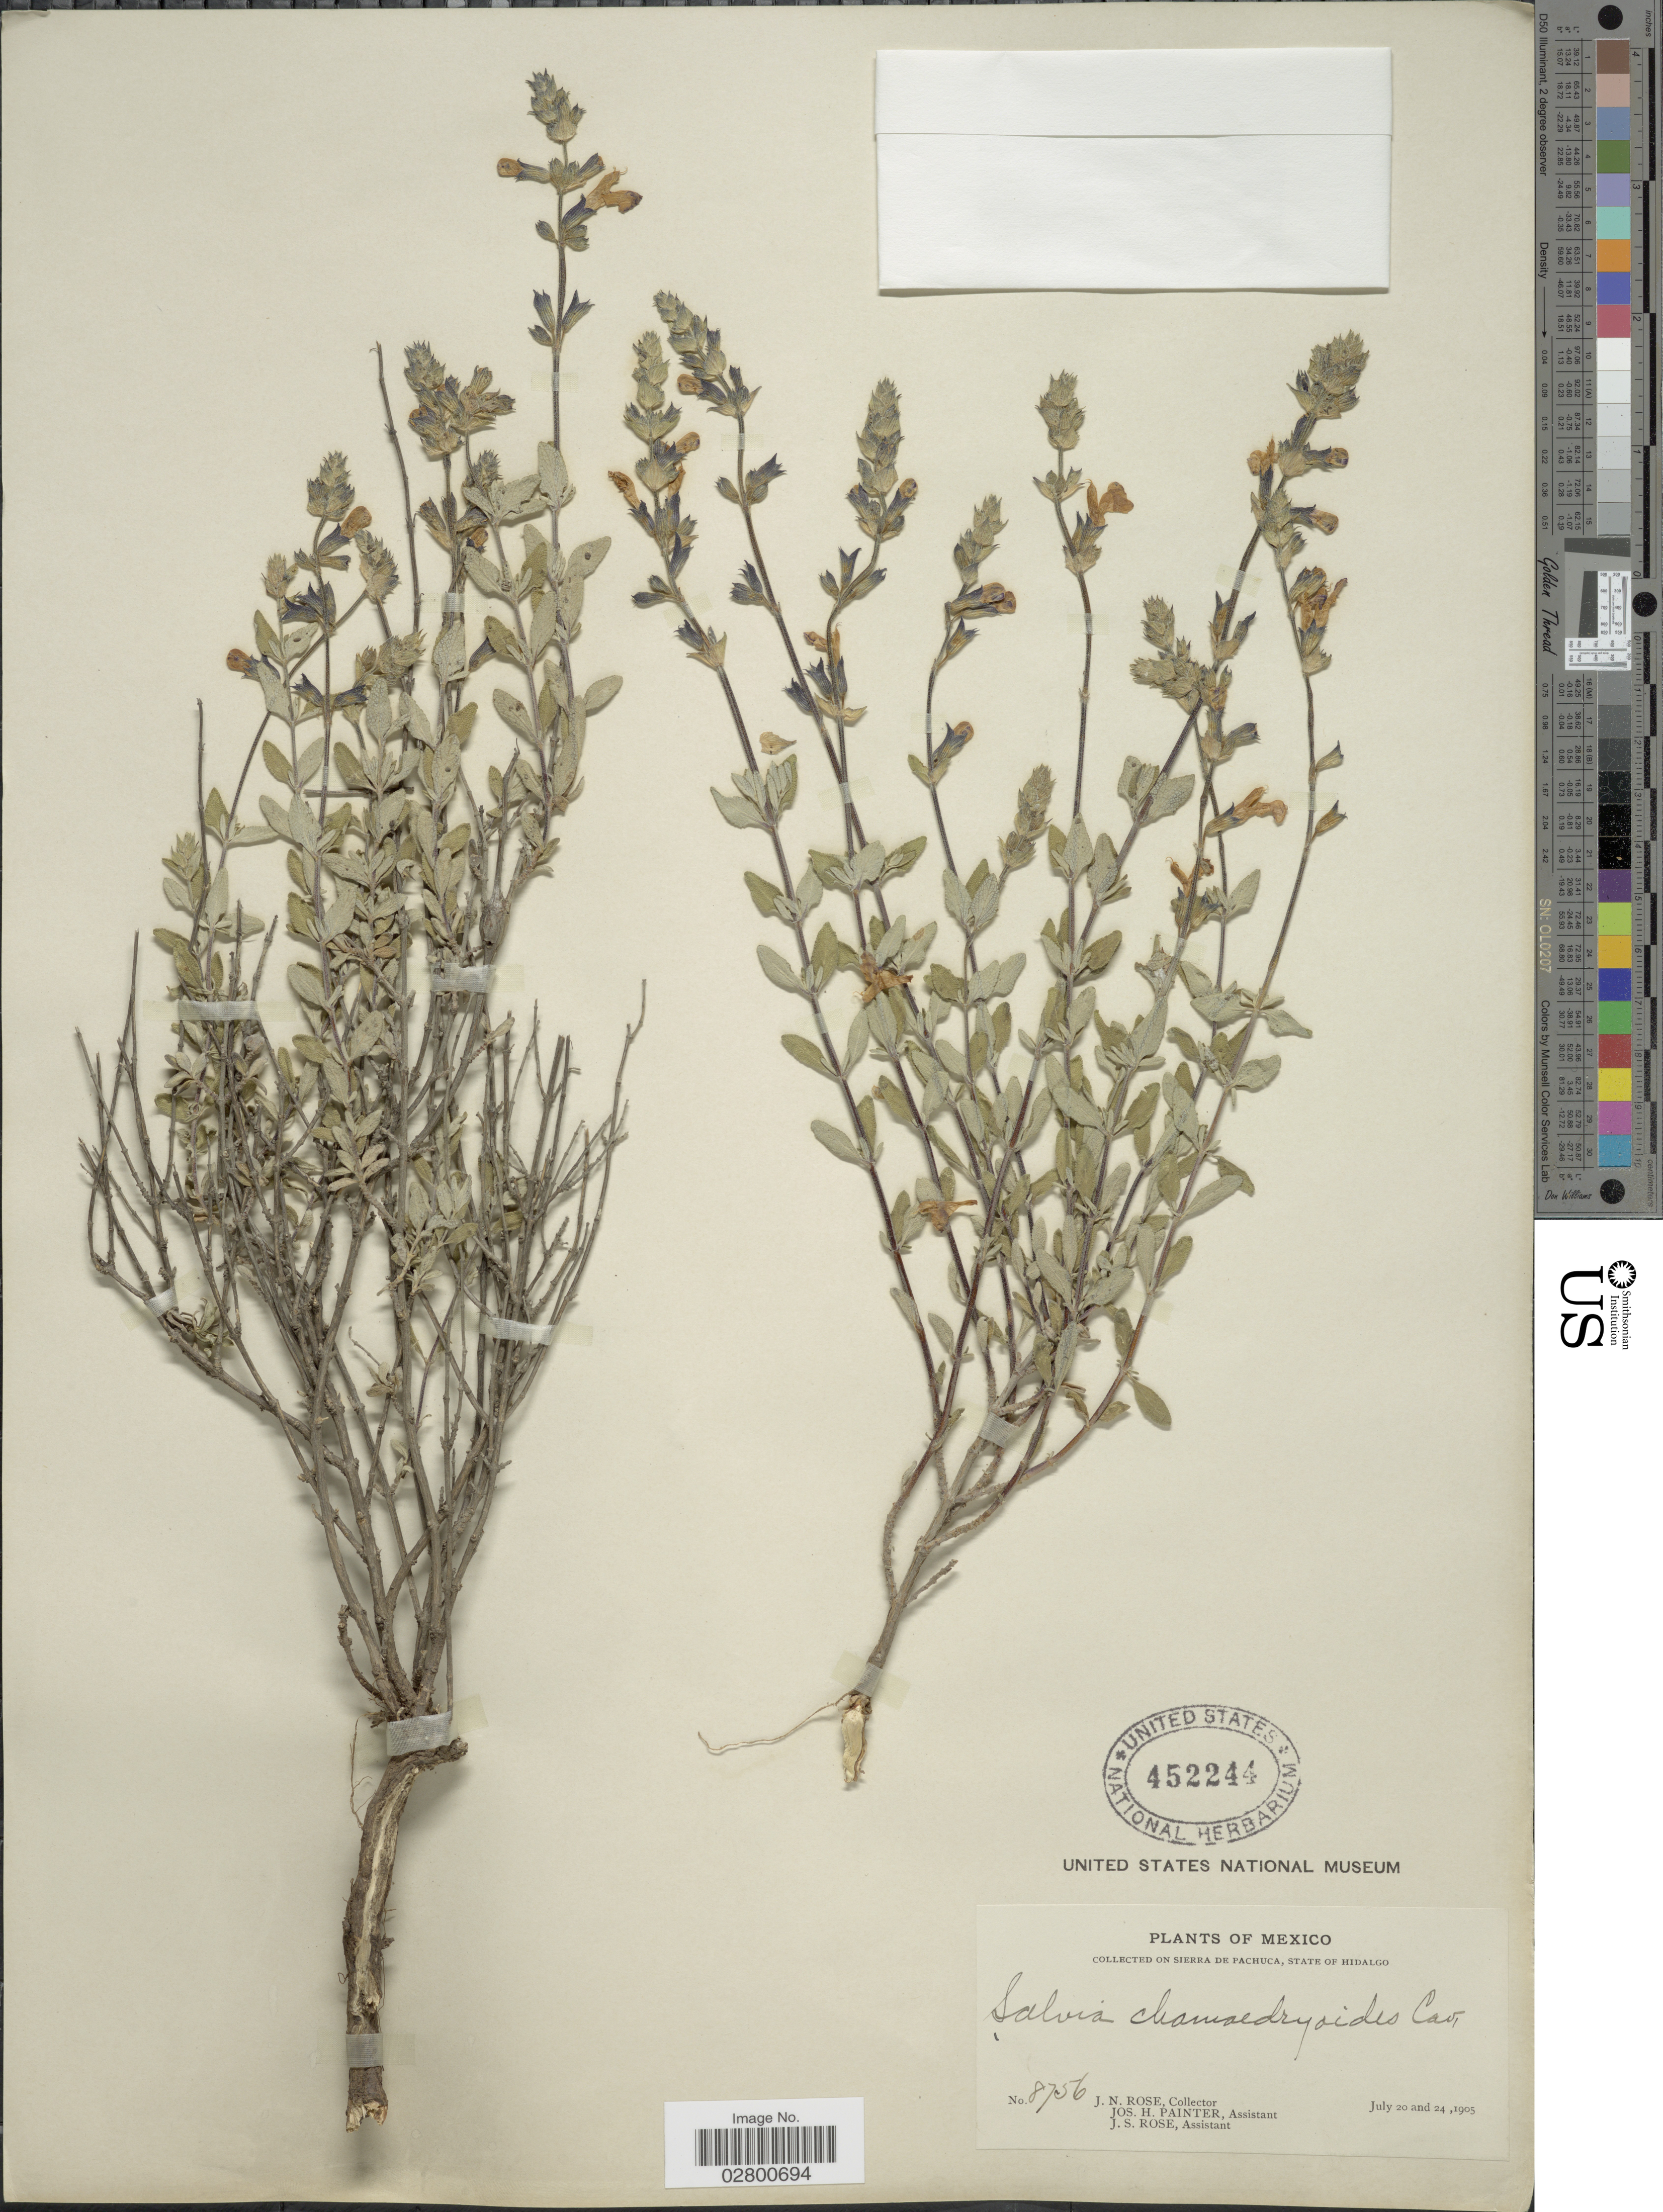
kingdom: Plantae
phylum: Tracheophyta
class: Magnoliopsida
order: Lamiales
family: Lamiaceae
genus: Salvia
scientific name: Salvia chamaedryoides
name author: Cav.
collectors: J. N. Rose, J. H. Painter & J. S. Rose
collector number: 8756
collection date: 1905-07-20/1905-07-24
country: Mexico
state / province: Hidalgo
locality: Sierra de Pachuca.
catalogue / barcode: US 452244